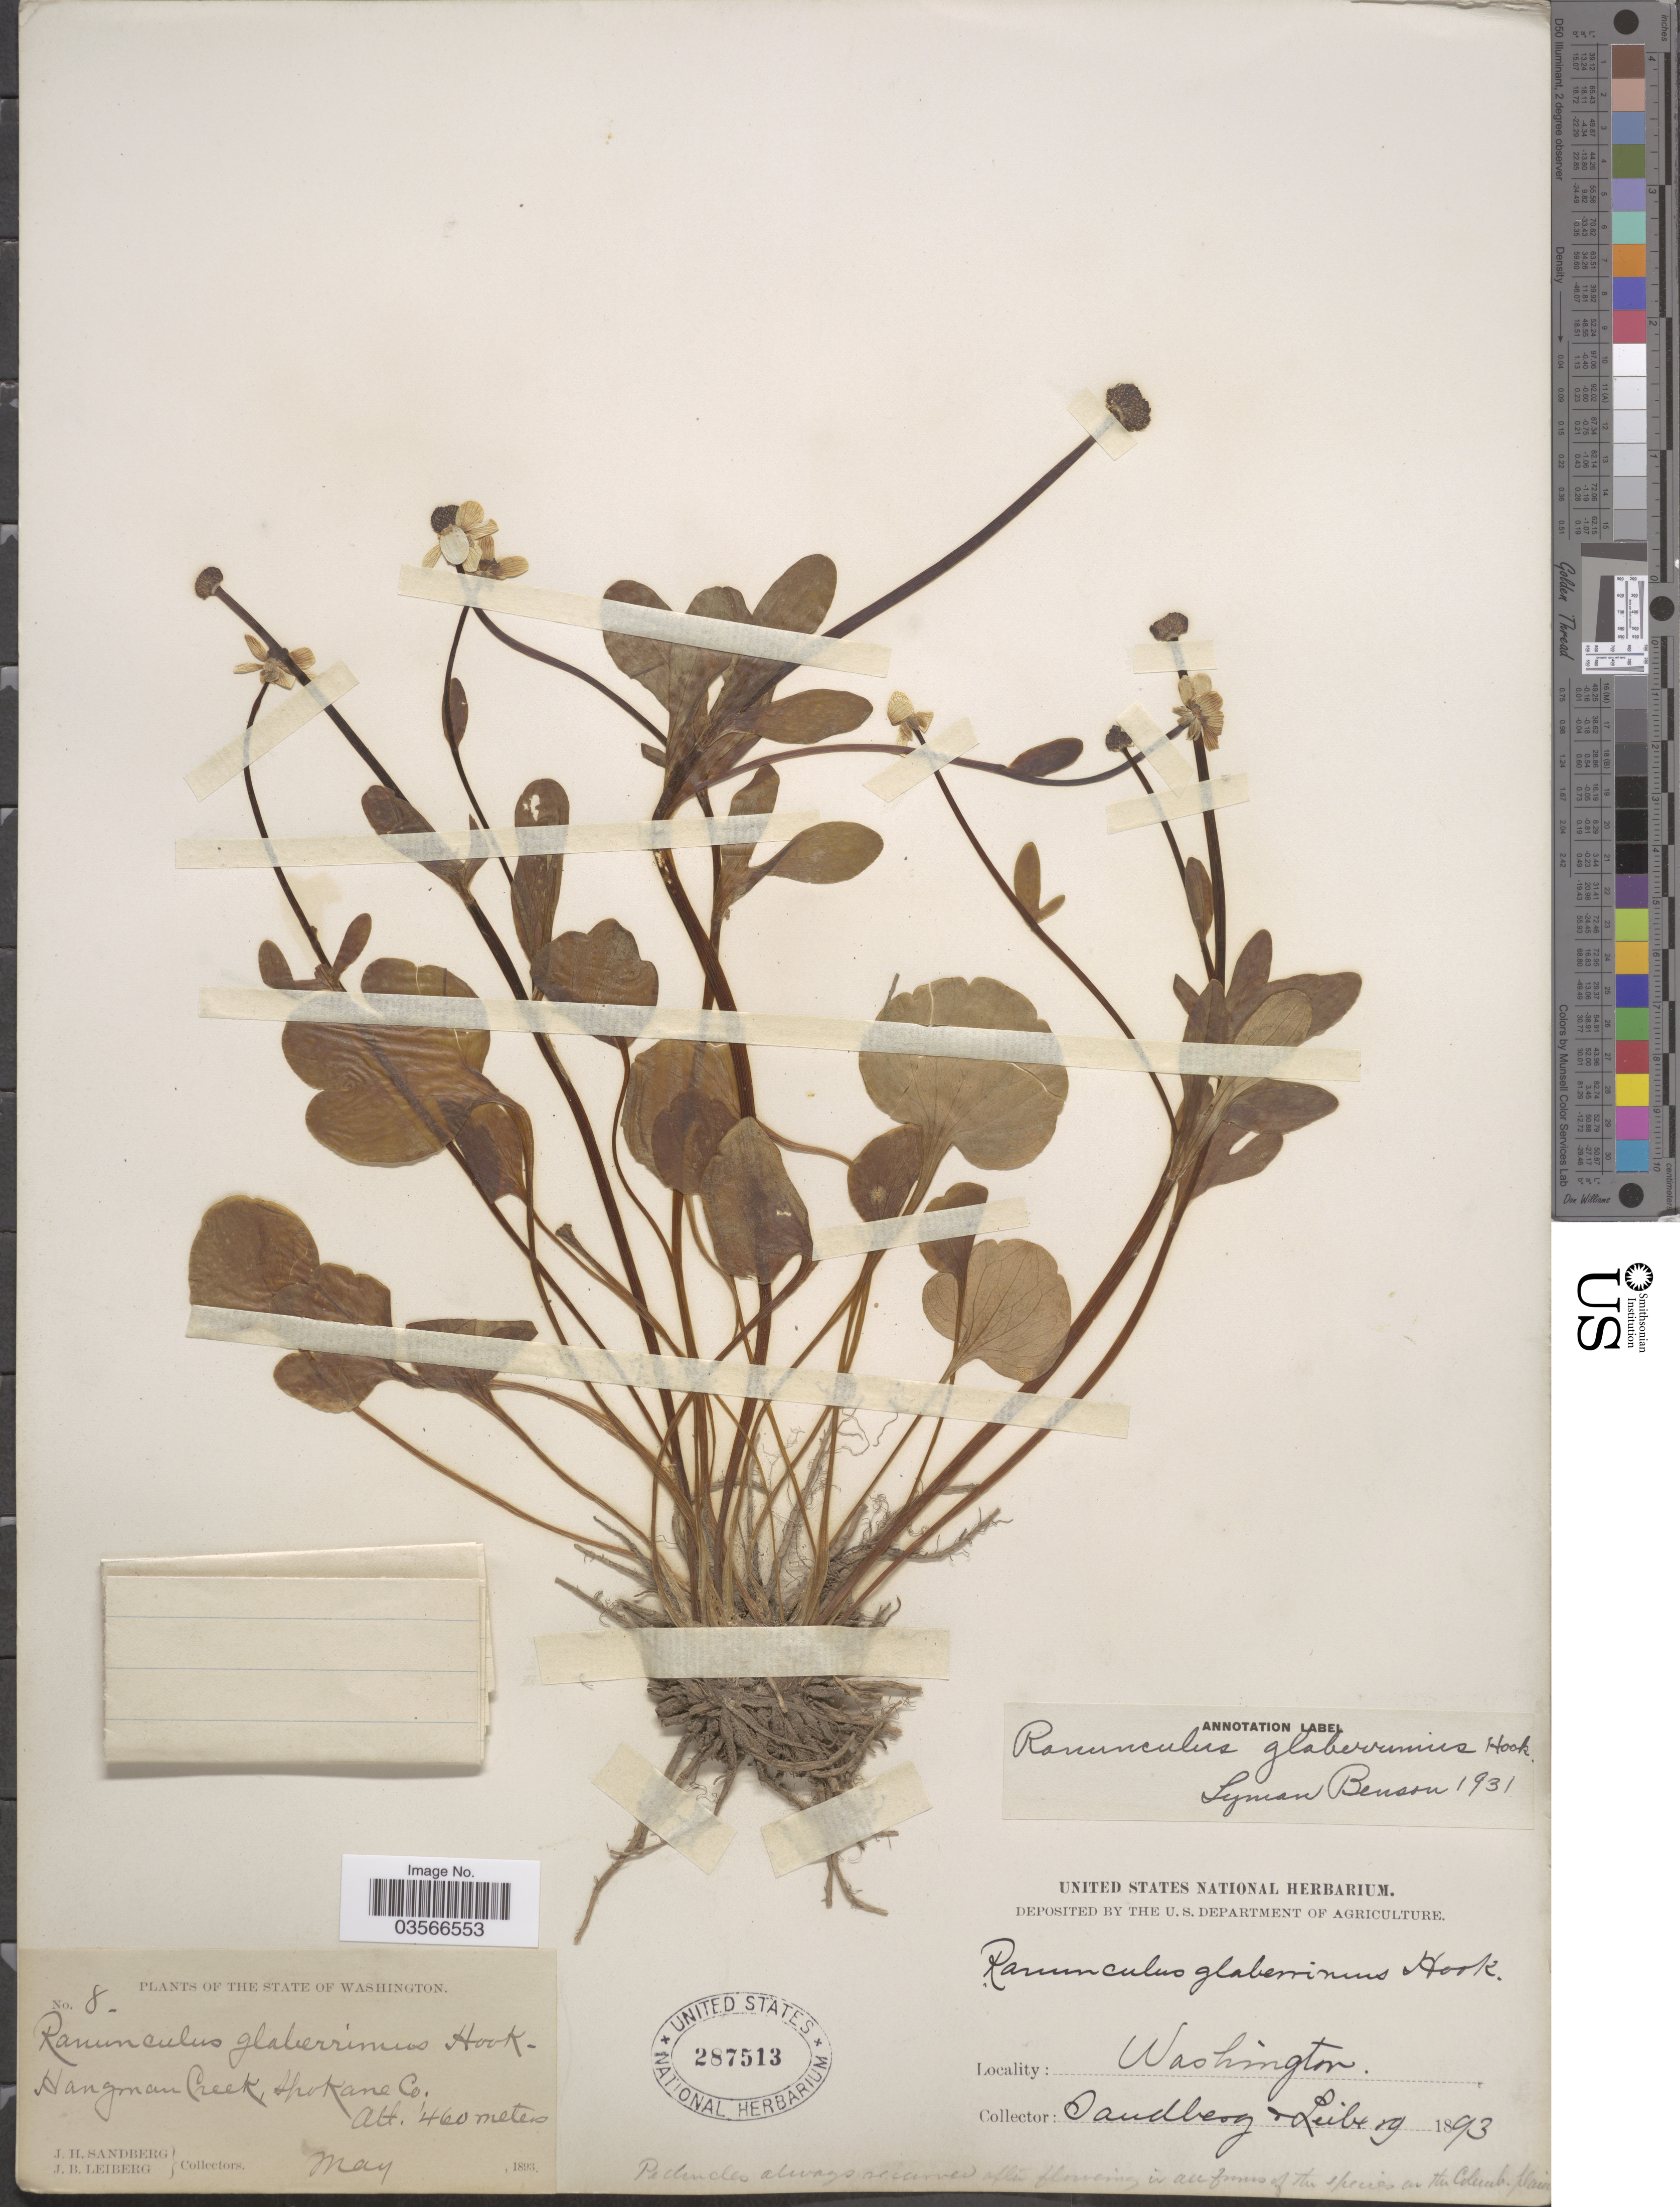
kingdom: Plantae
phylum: Tracheophyta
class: Magnoliopsida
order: Ranunculales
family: Ranunculaceae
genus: Ranunculus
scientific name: Ranunculus glaberrimus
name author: Hook.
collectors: J. H. Sandberg & J. B. Leiberg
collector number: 8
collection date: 1893-05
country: United States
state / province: Washington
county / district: Spokane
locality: Hangman Creek, Spokane Co.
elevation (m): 460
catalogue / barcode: US 287513